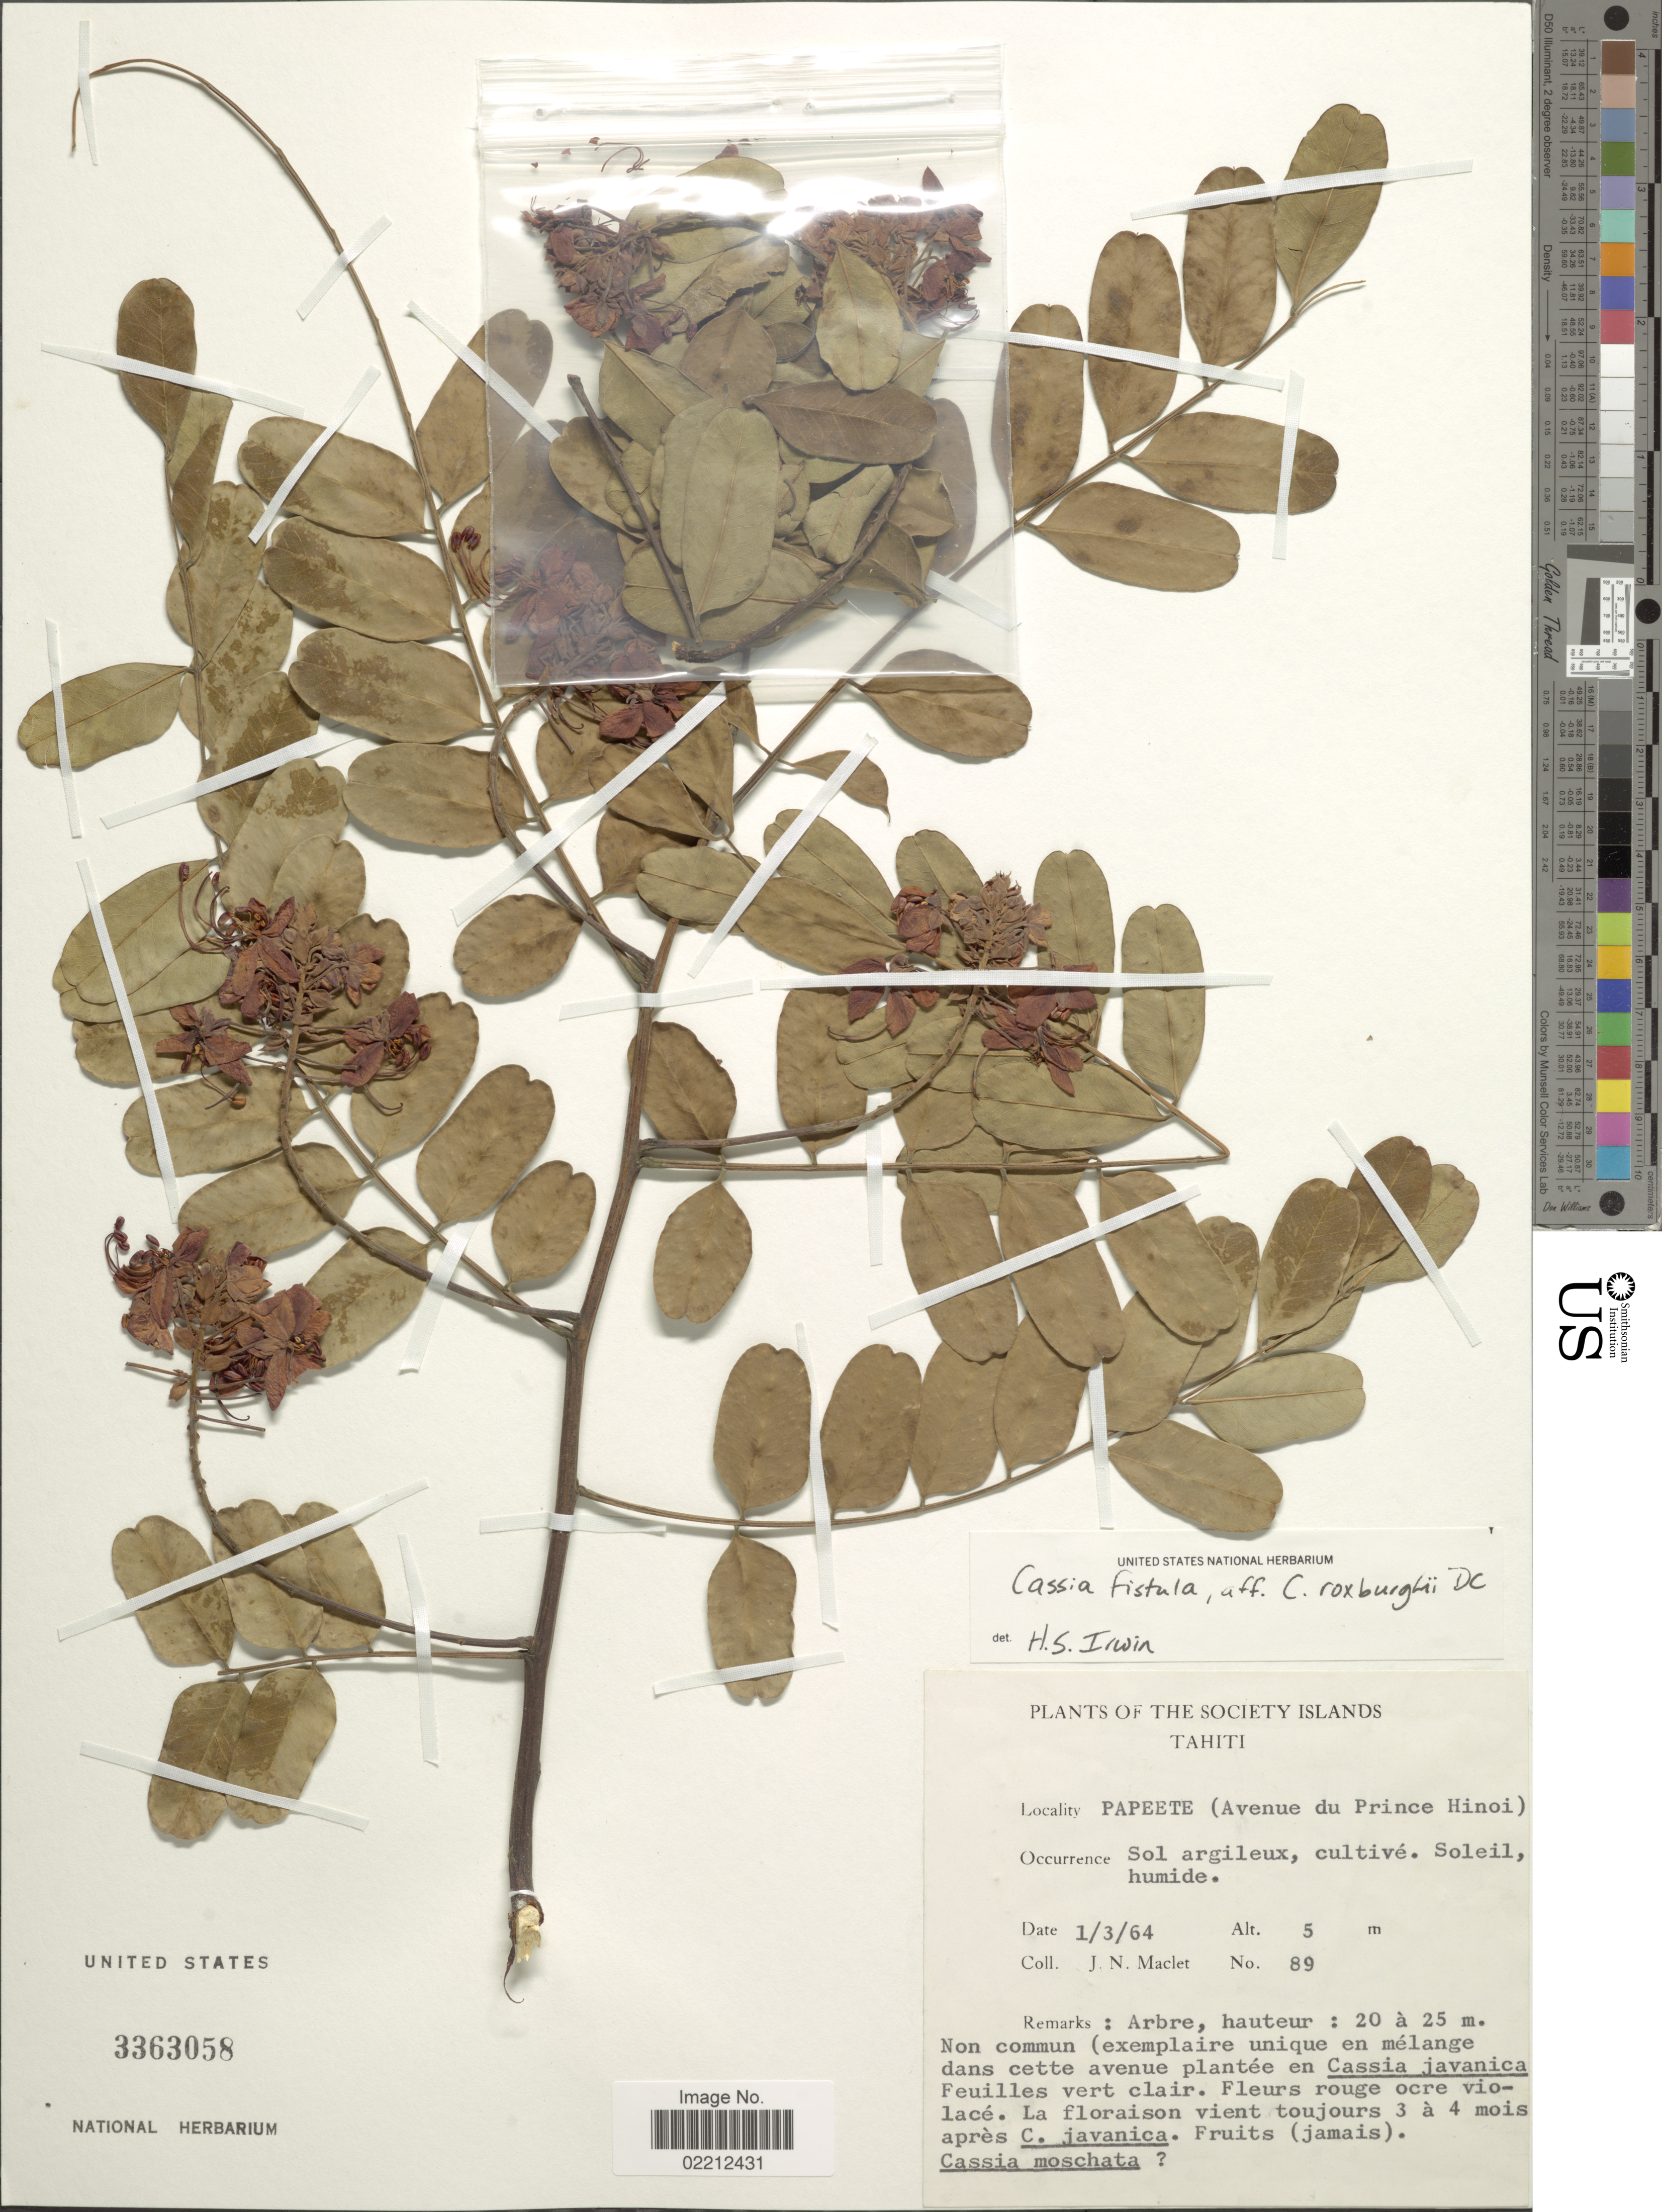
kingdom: Plantae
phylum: Tracheophyta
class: Magnoliopsida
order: Fabales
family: Fabaceae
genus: Cassia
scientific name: Cassia fistula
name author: L.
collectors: J. Maclet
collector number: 89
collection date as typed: Transcribed d/m/y: 1/3/64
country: French Polynesia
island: Tahiti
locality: Society Islands, Tahiti. Papeete (Avenue du Prince Hinoi).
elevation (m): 5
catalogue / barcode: US 3363058